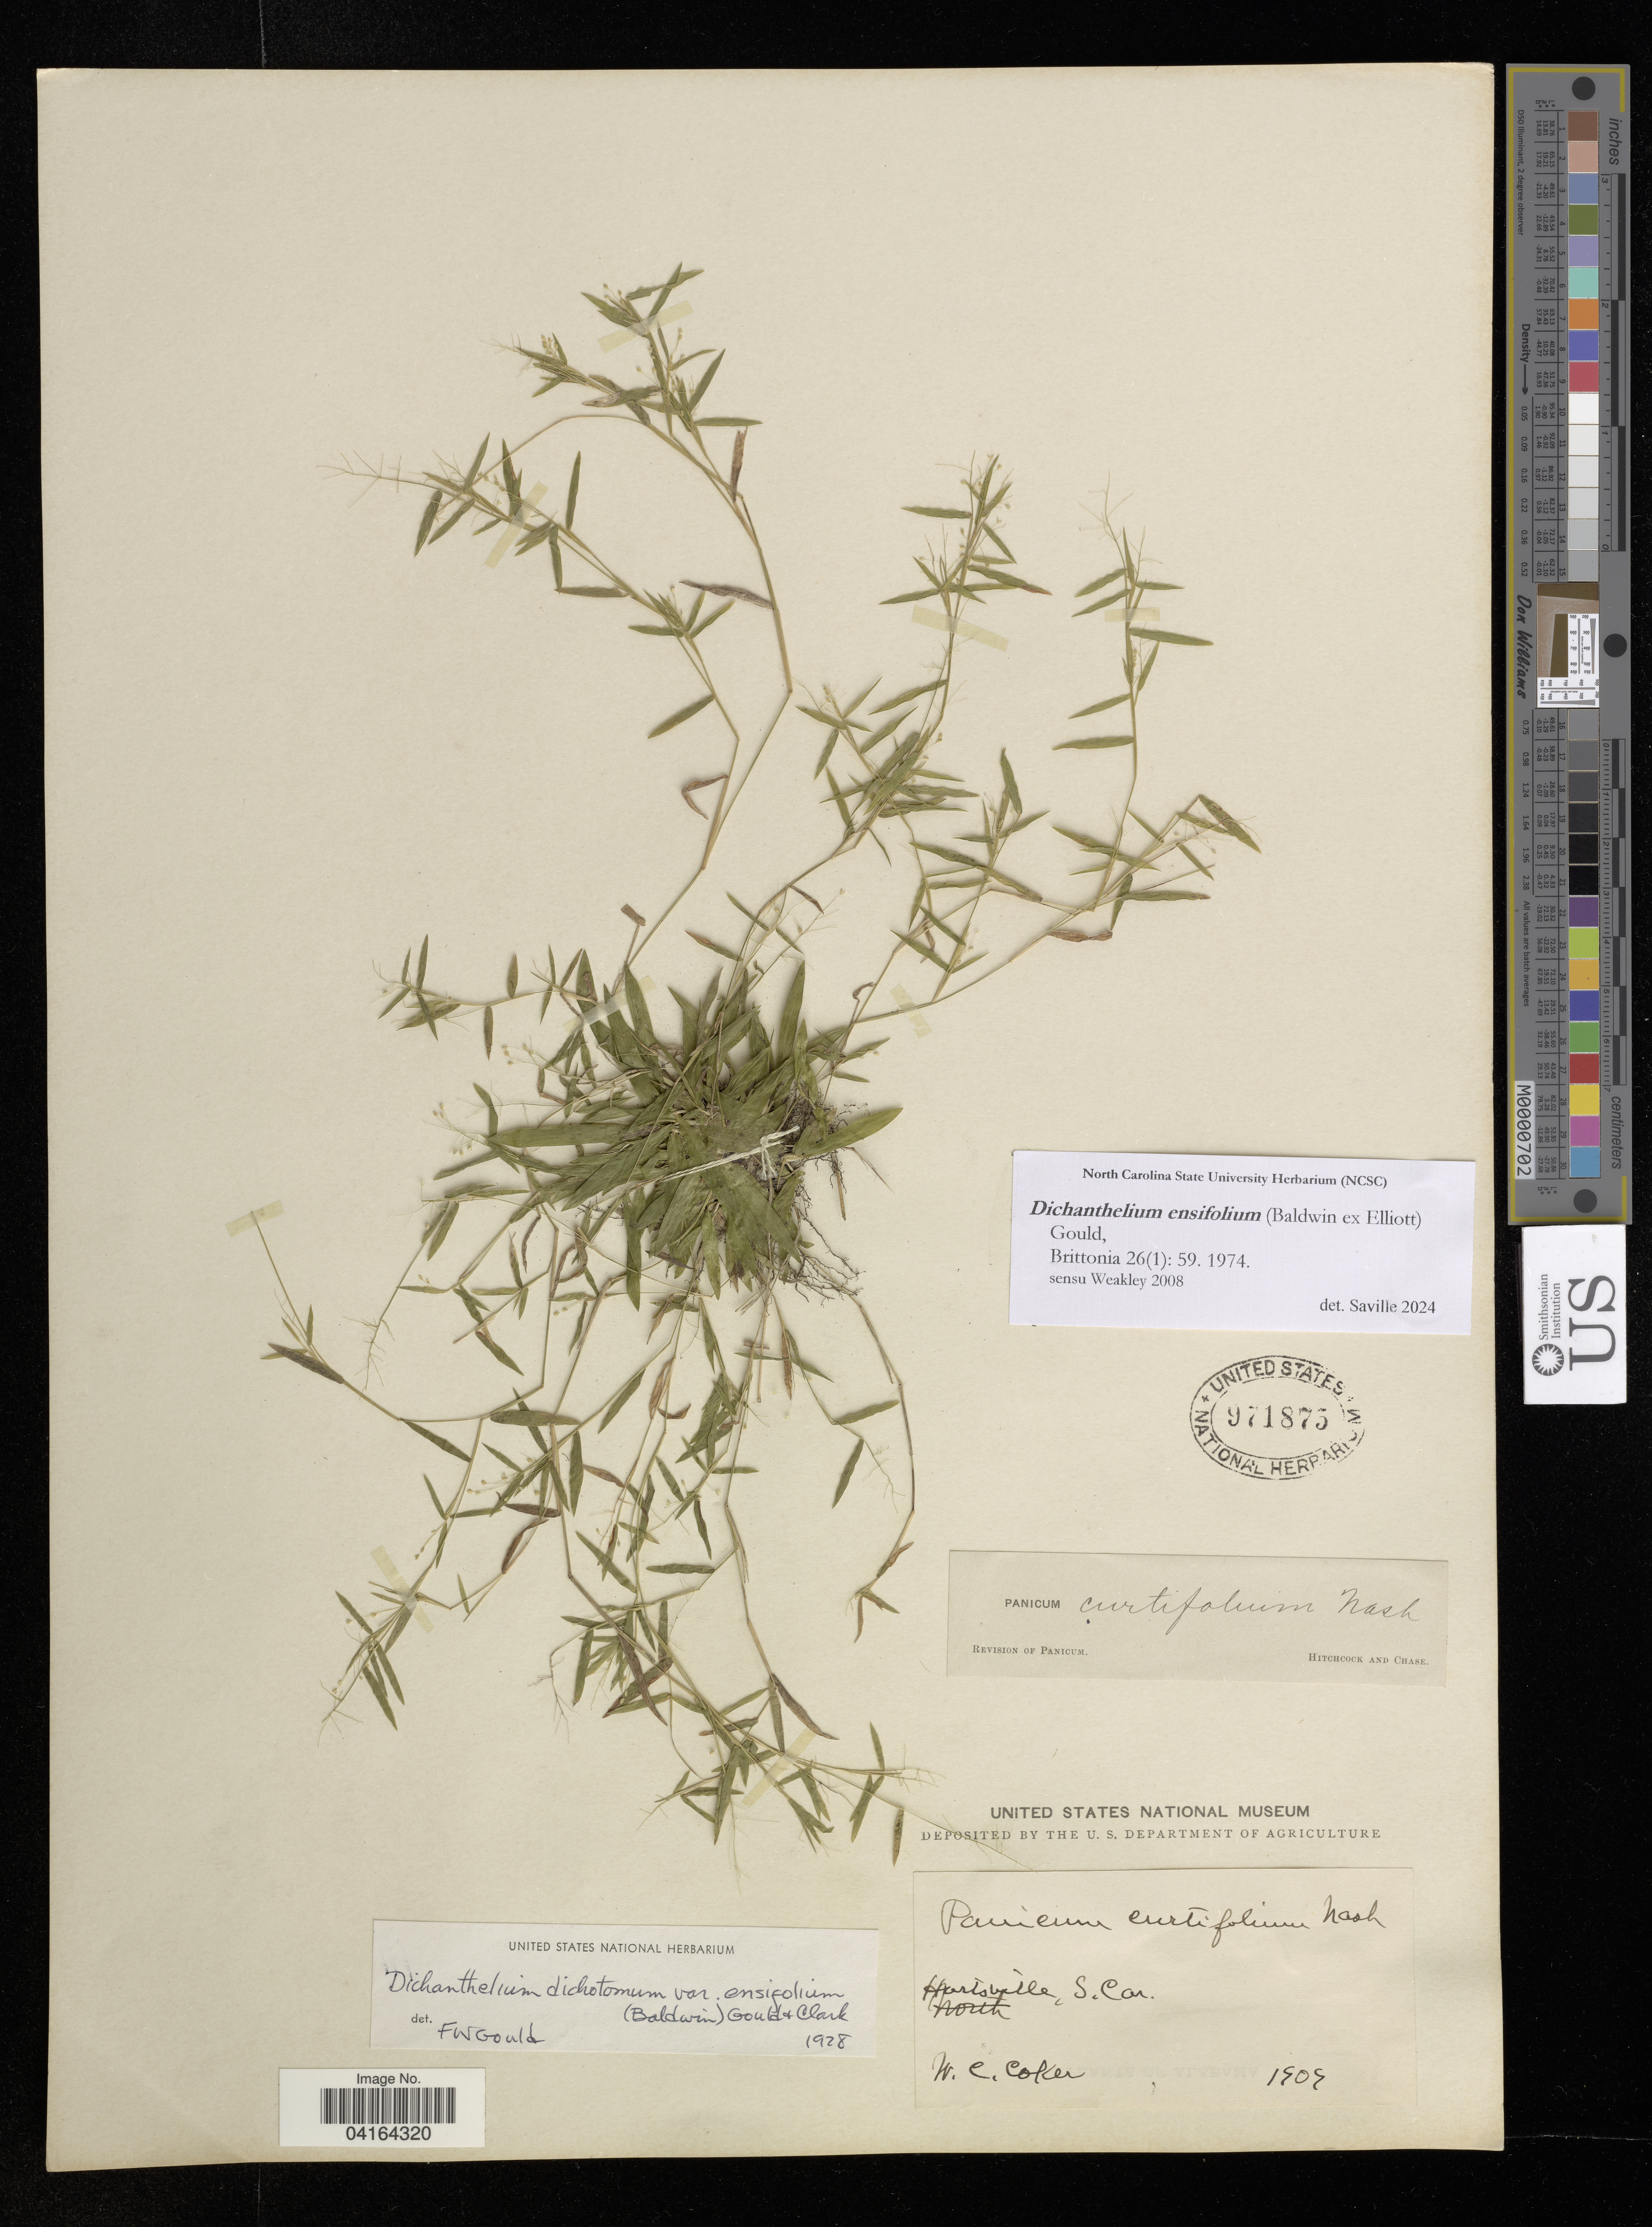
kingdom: Plantae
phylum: Tracheophyta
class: Liliopsida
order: Poales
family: Poaceae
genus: Dichanthelium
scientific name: Dichanthelium ensifolium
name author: (Baldwin ex Elliot) Gould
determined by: Saville, A. C., (NCSC), North Carolina State University (UNITED STATES)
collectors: W. Coker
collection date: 1909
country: United States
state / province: South Carolina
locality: Hartsville.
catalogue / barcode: US 971875